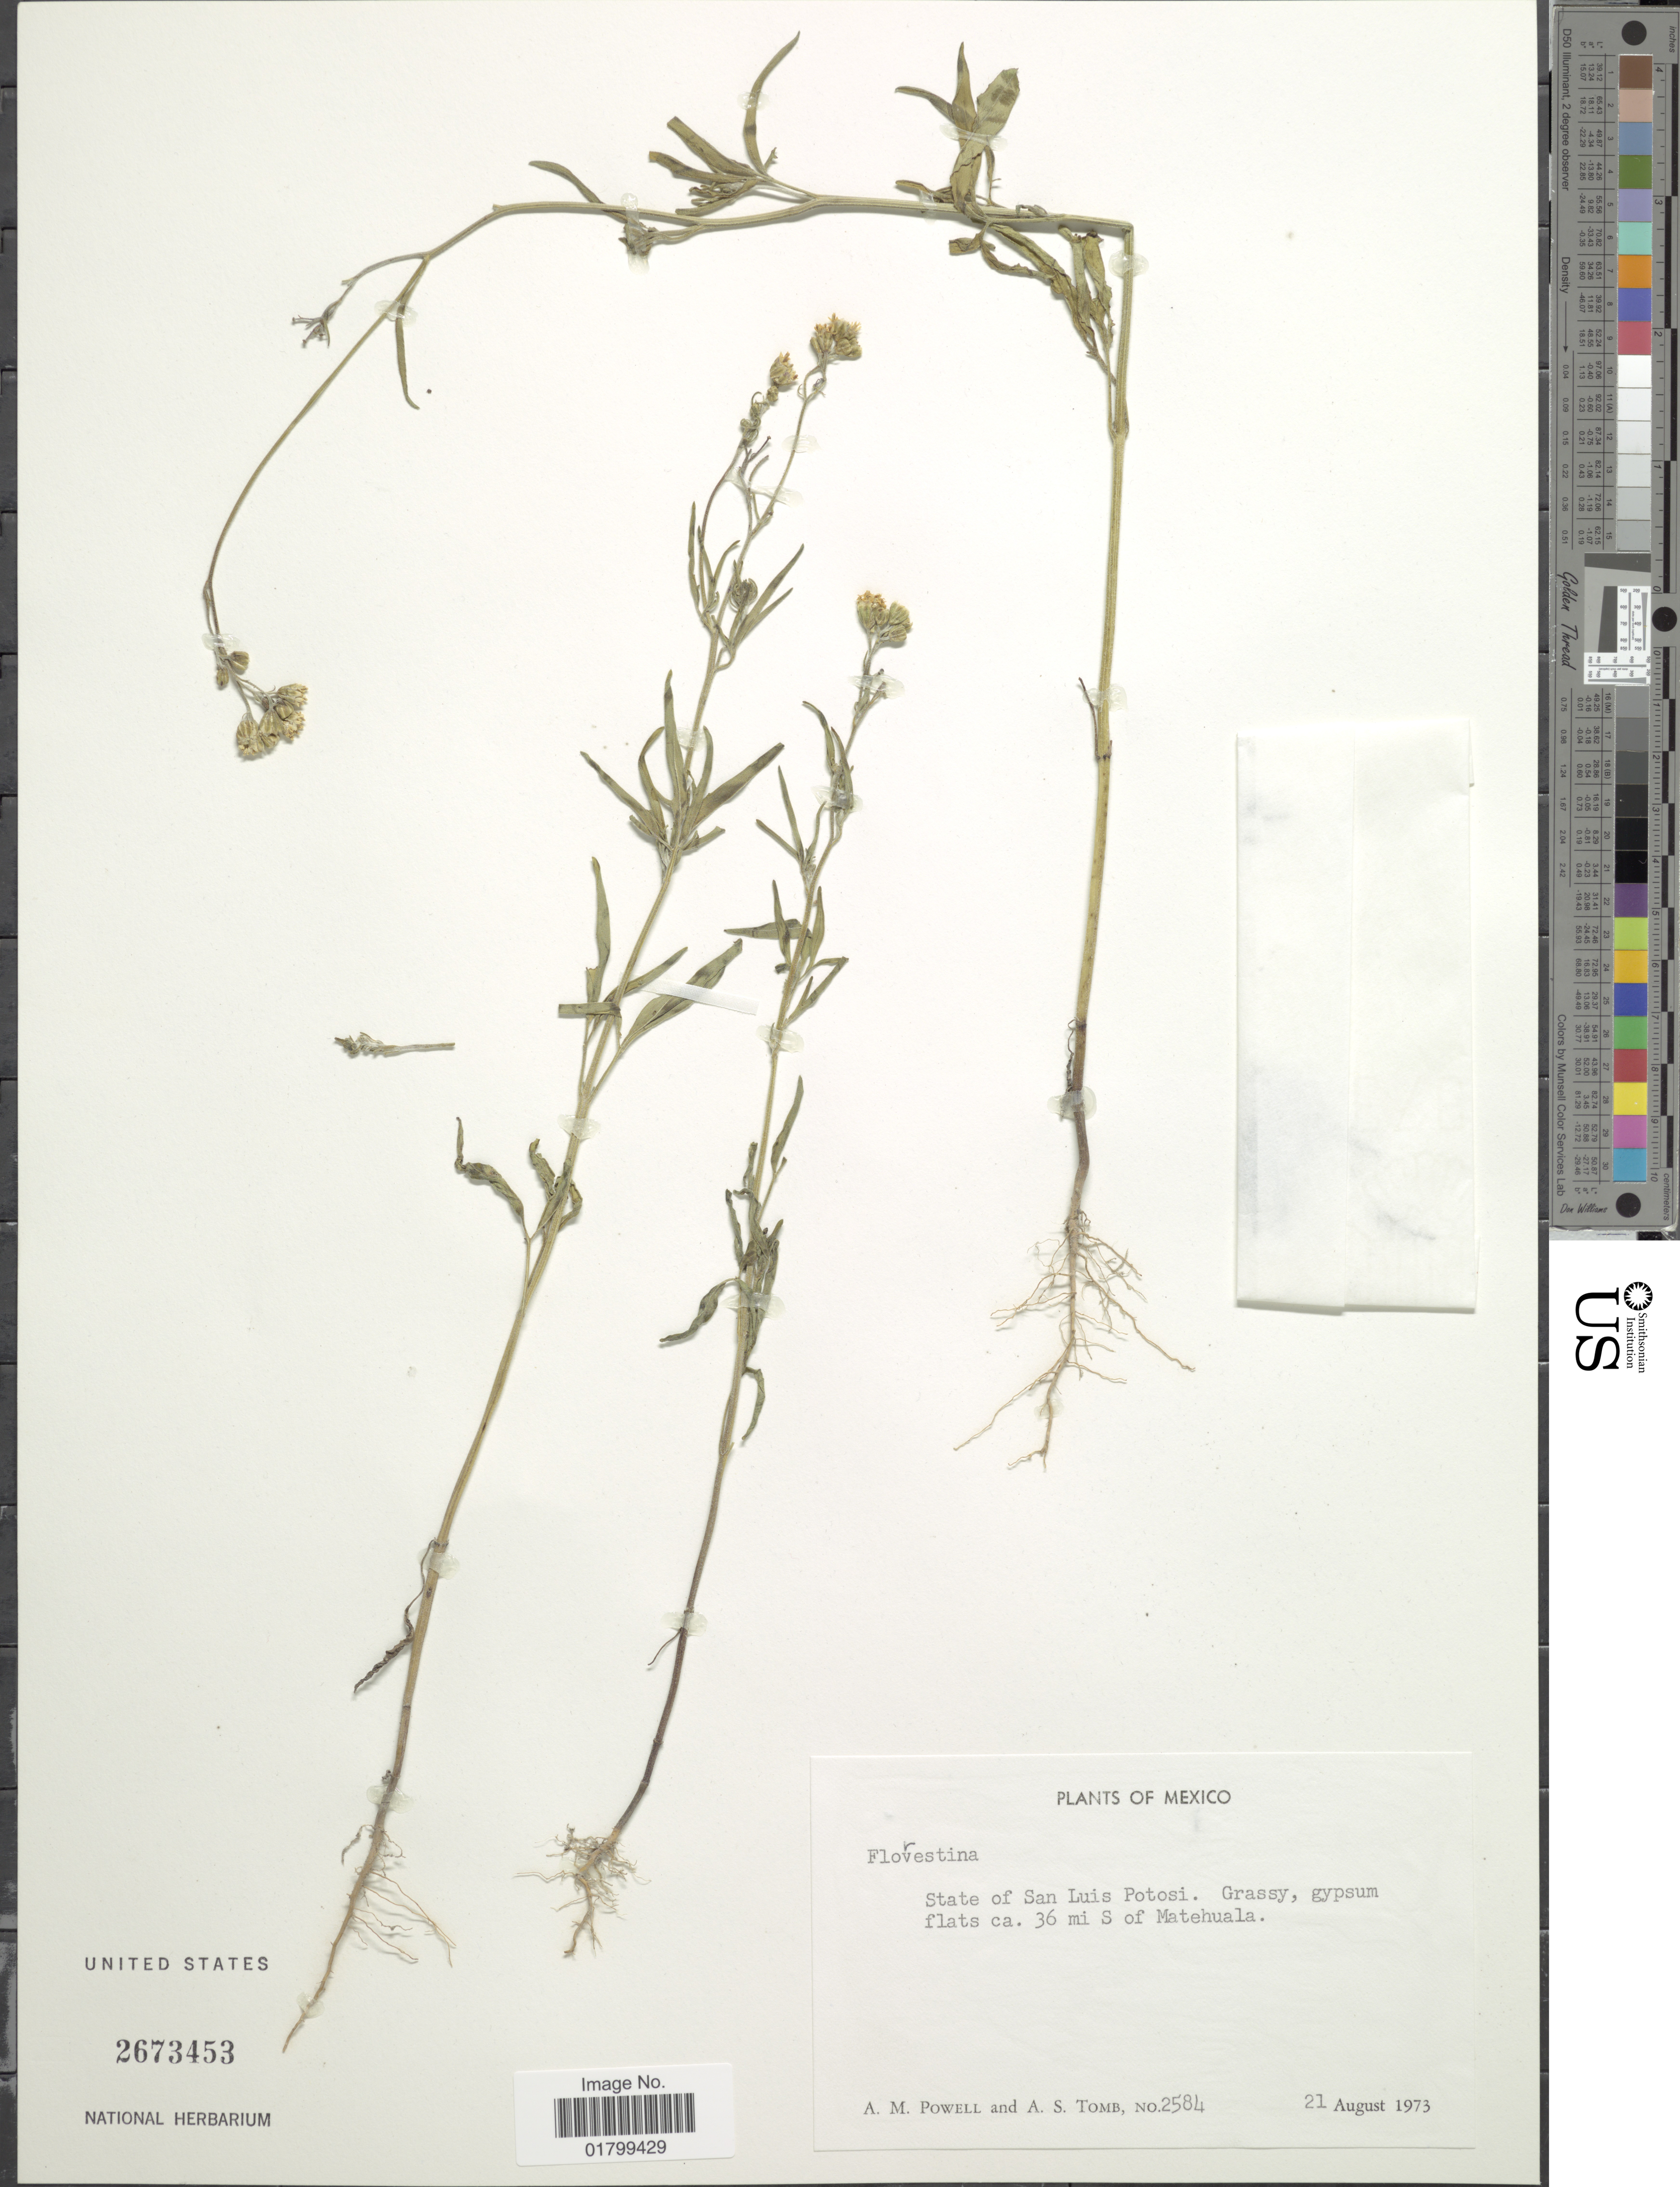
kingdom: Plantae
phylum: Tracheophyta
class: Magnoliopsida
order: Asterales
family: Asteraceae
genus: Florestina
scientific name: Florestina sp.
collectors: A. M. Powell & A. Tomb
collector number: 2584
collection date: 1973-08-21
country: Mexico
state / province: San Luis Potosí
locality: Ca. 36 mi S of Matehuala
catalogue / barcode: US 2673453